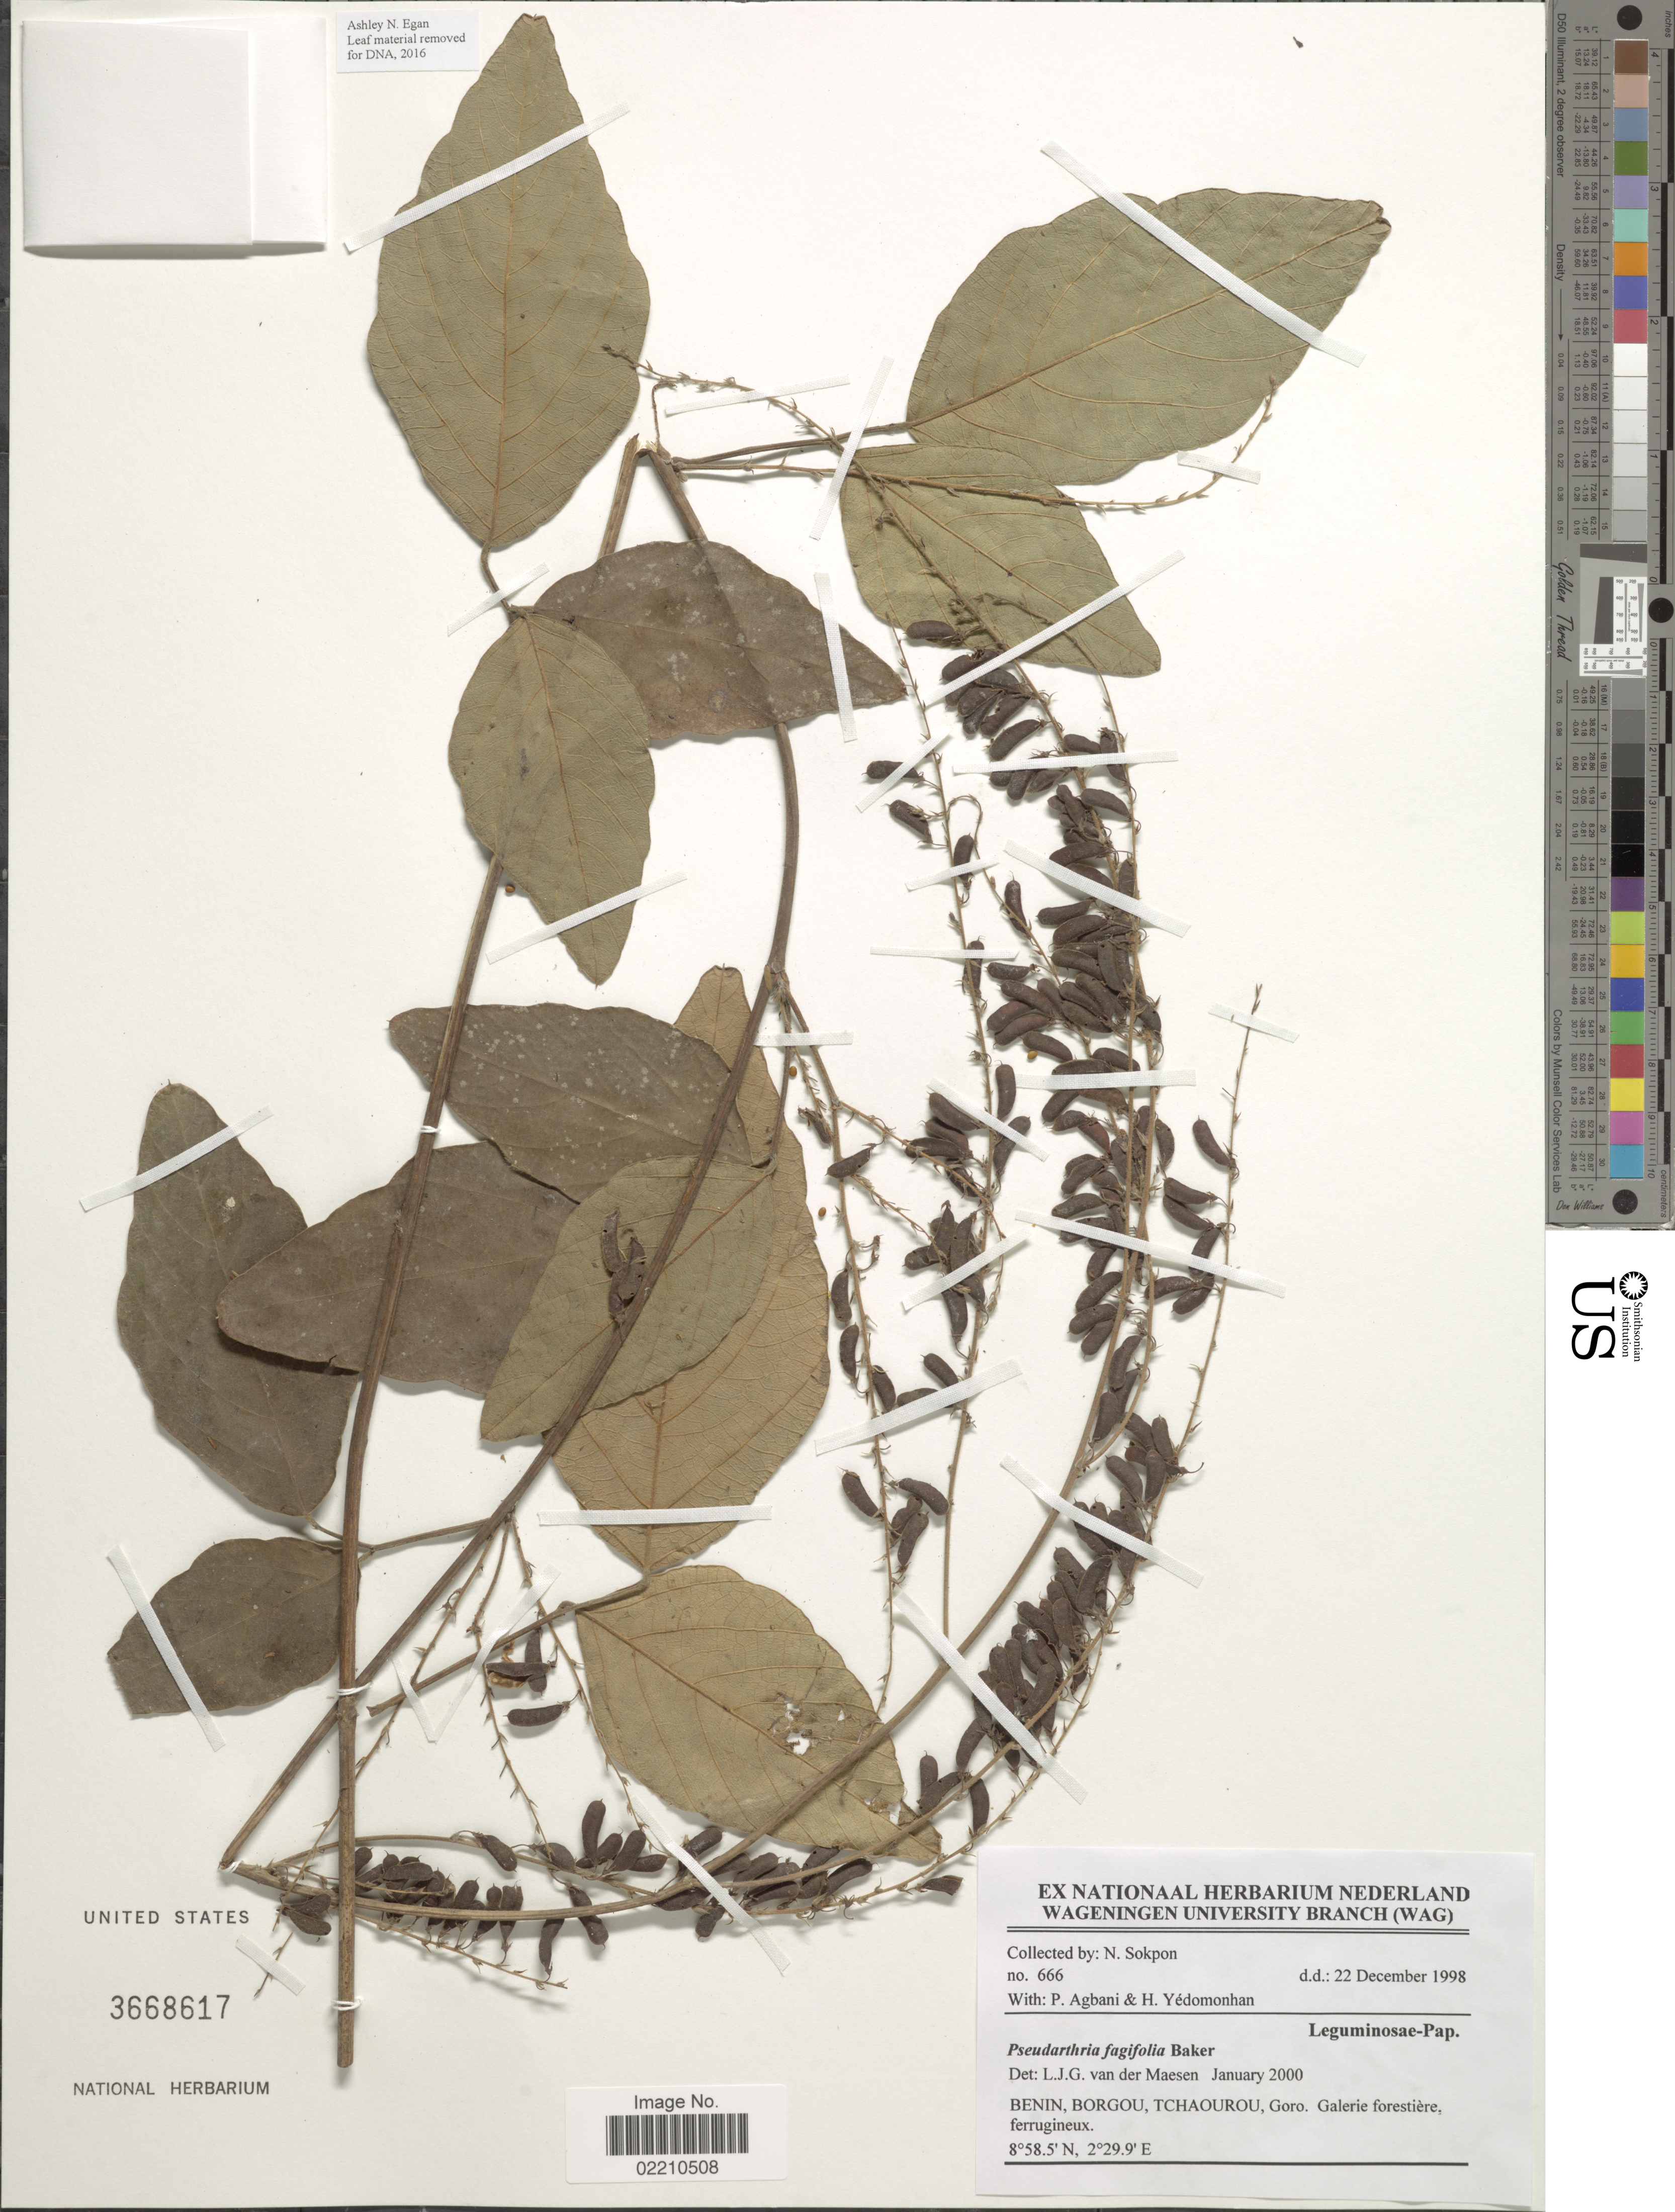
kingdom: Plantae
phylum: Tracheophyta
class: Magnoliopsida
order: Fabales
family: Fabaceae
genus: Pseudarthria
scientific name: Pseudarthria fagifolia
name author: Baker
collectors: N. Sokpon, P. Agbani & H. Yedomonhan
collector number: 666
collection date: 1998-12-22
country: Benin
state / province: Borgou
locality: Benin, Borgou, Tchaourou, Goro, Galerie forestiere, ferrugineux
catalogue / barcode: US 3668617